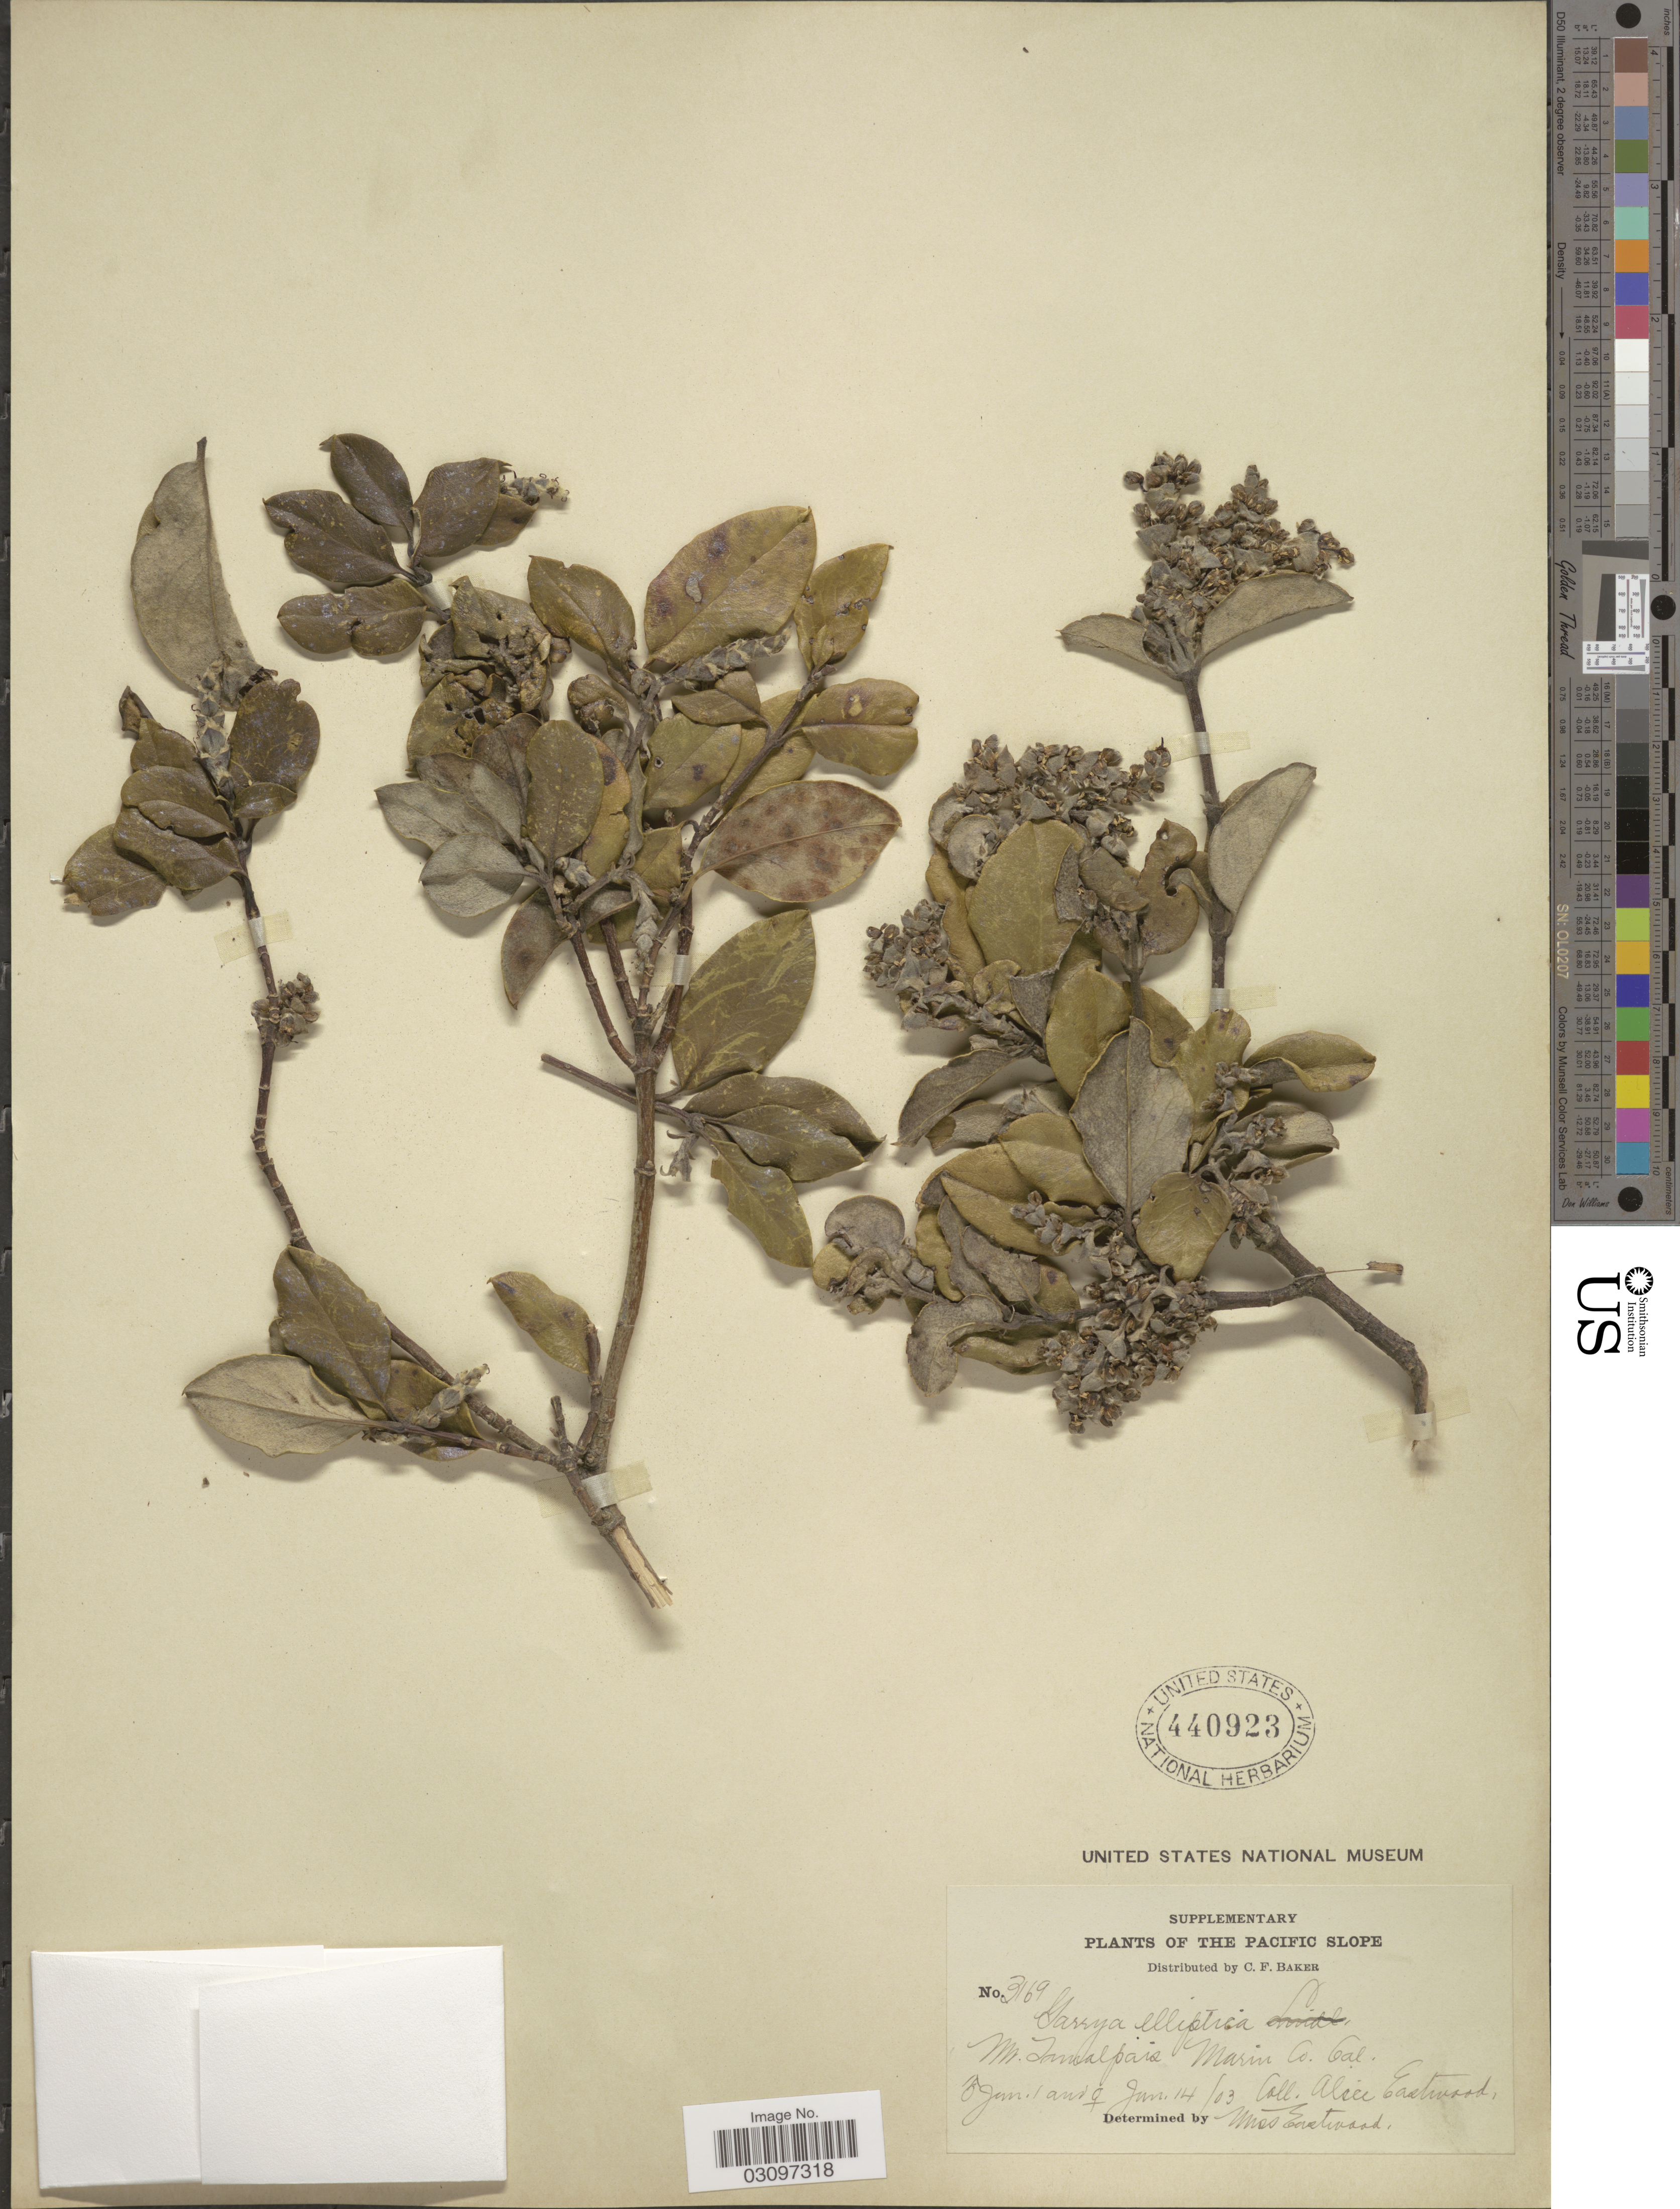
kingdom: Plantae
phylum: Tracheophyta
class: Magnoliopsida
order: Garryales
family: Garryaceae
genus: Garrya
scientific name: Garrya elliptica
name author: Douglas ex Lindl.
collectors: A. Eastwood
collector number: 3169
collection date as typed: Transcribed d/m/y: 1/6/3 to 14/6/3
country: United States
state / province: California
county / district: Marin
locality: The Pacific Slope. Mt. Tamalpais. Marin Co.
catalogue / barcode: US 440923